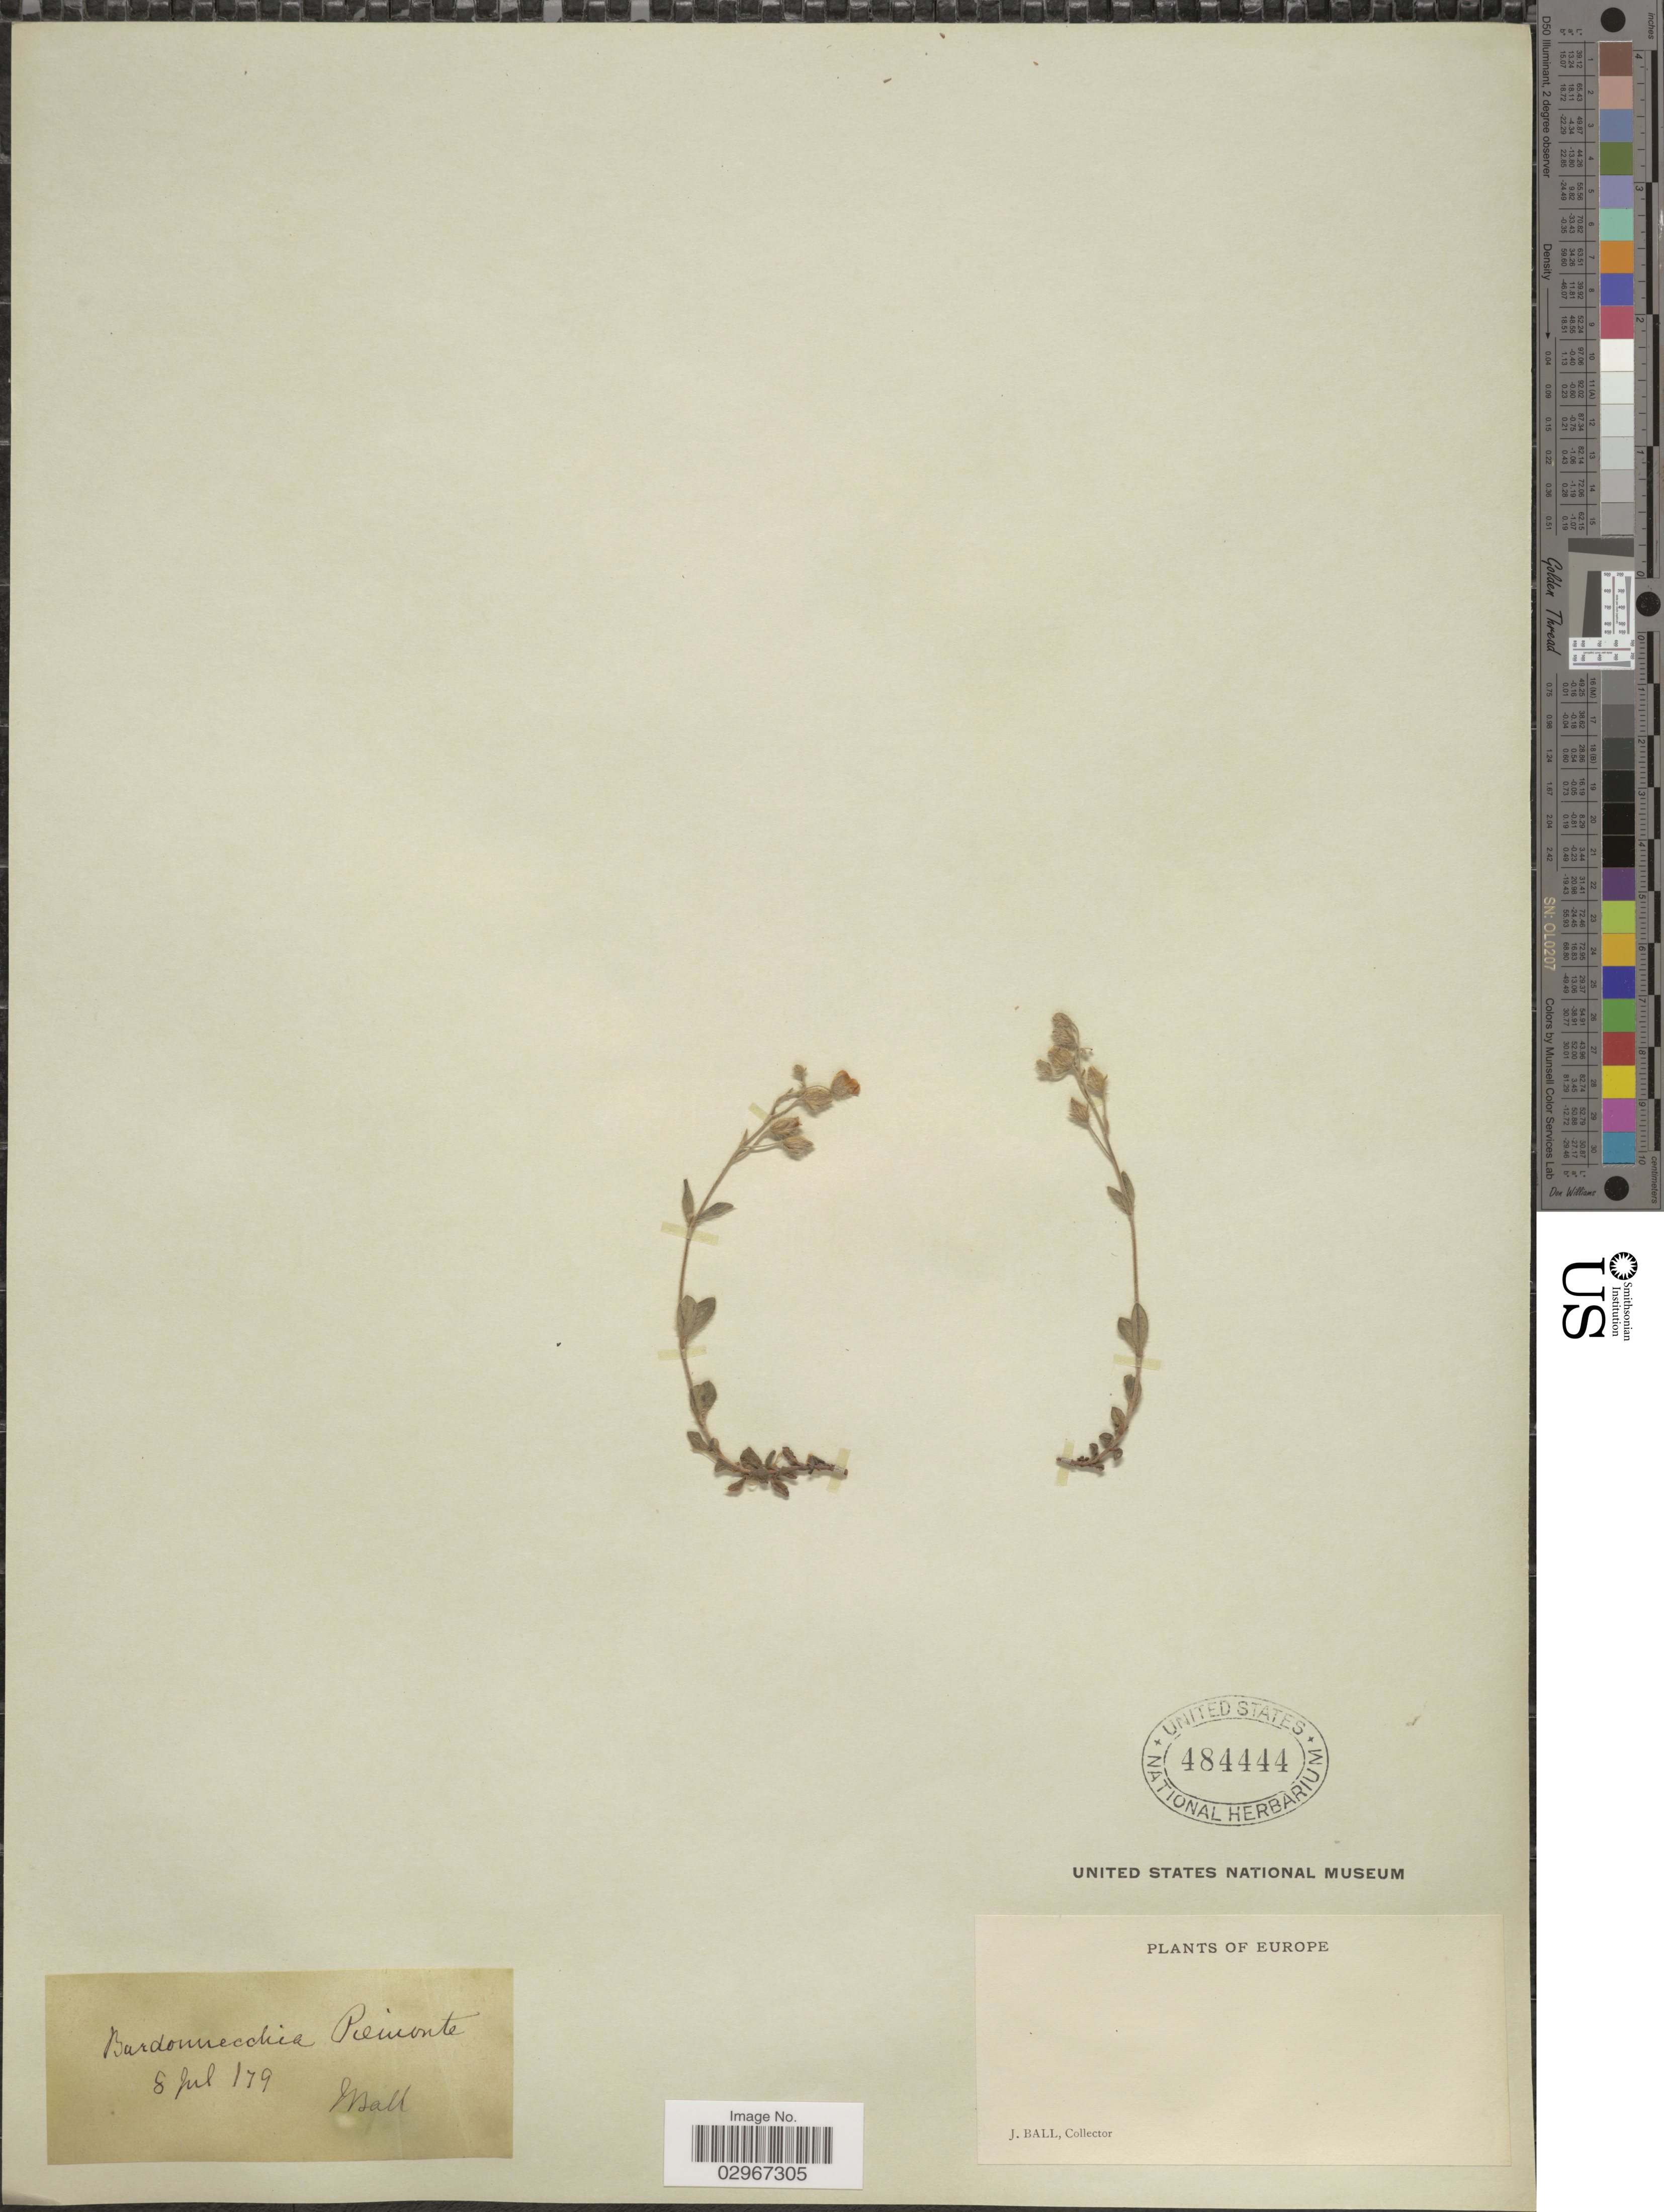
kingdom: Plantae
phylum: Tracheophyta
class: Magnoliopsida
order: Malvales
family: Cistaceae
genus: Helianthemum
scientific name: Helianthemum sp.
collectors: J. Ball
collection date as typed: Transcribed d/m/y: 8/7/79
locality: Europe.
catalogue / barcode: US 484444